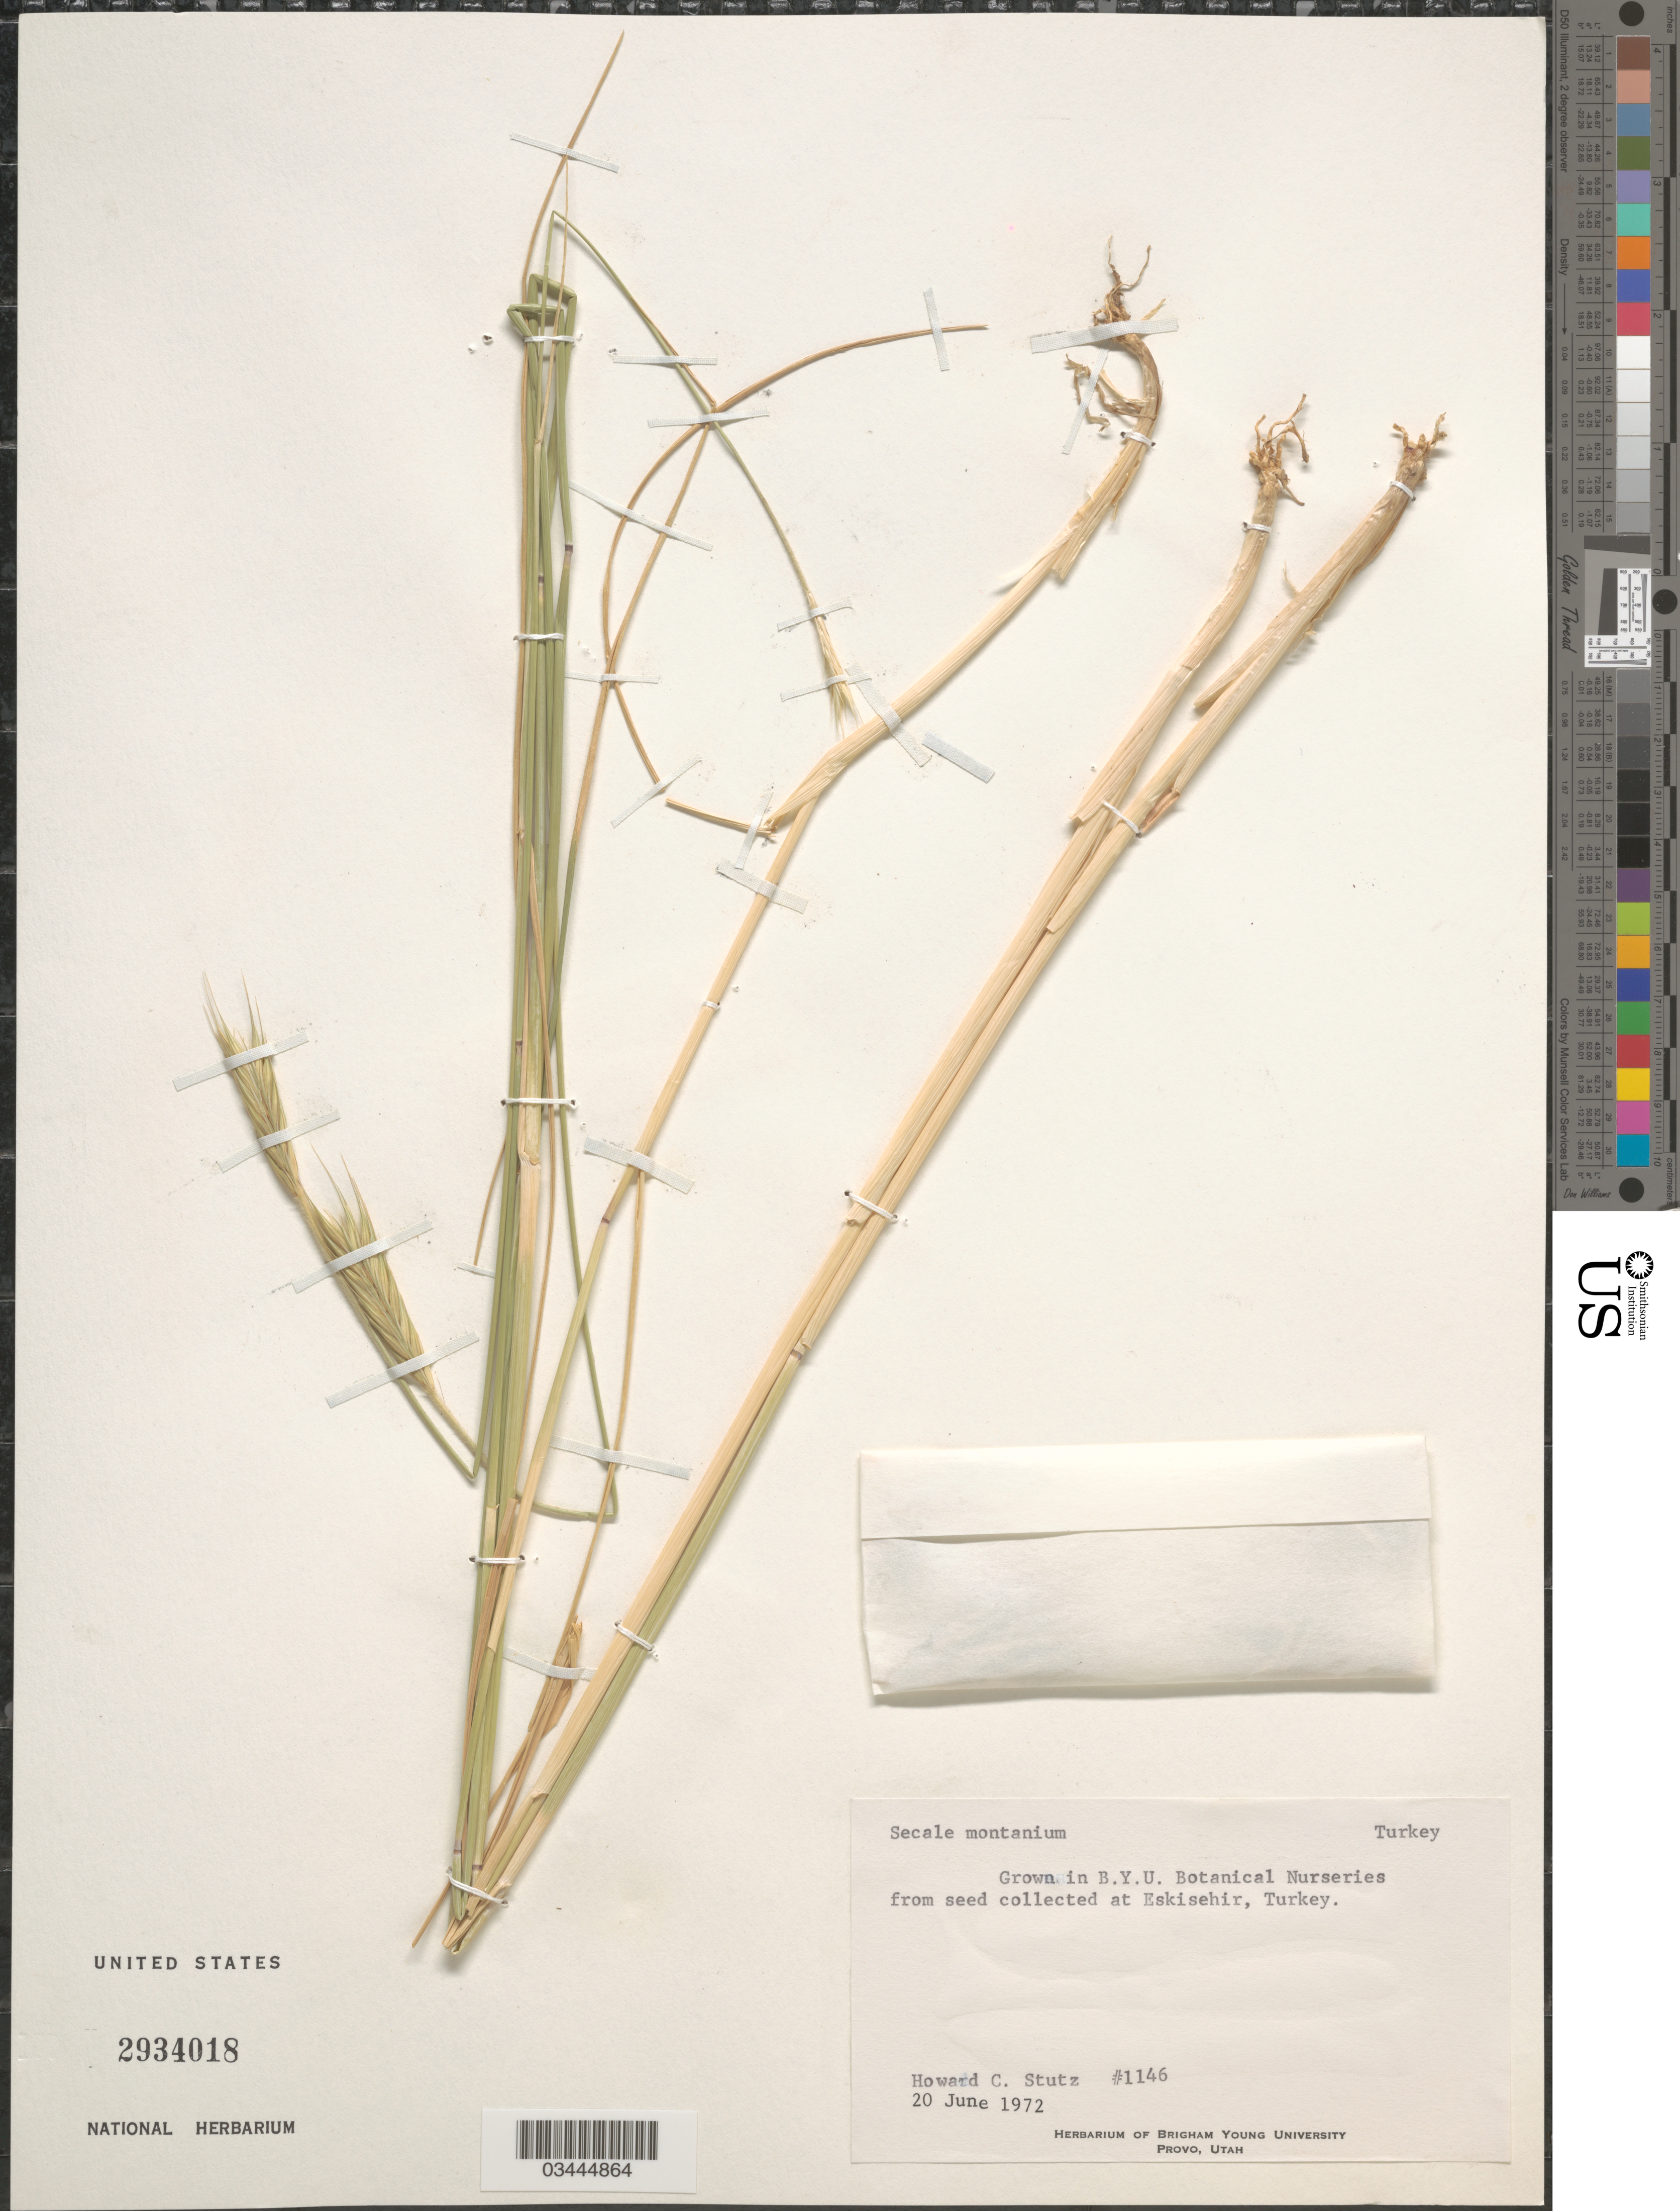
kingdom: Plantae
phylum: Tracheophyta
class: Liliopsida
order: Poales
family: Poaceae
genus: Secale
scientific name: Secale montanum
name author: Gussone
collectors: H. Stutz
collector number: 1146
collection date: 1972-06-20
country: United States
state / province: Utah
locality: In B.Y.U. Botanical Nurseries.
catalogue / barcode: US 2934018